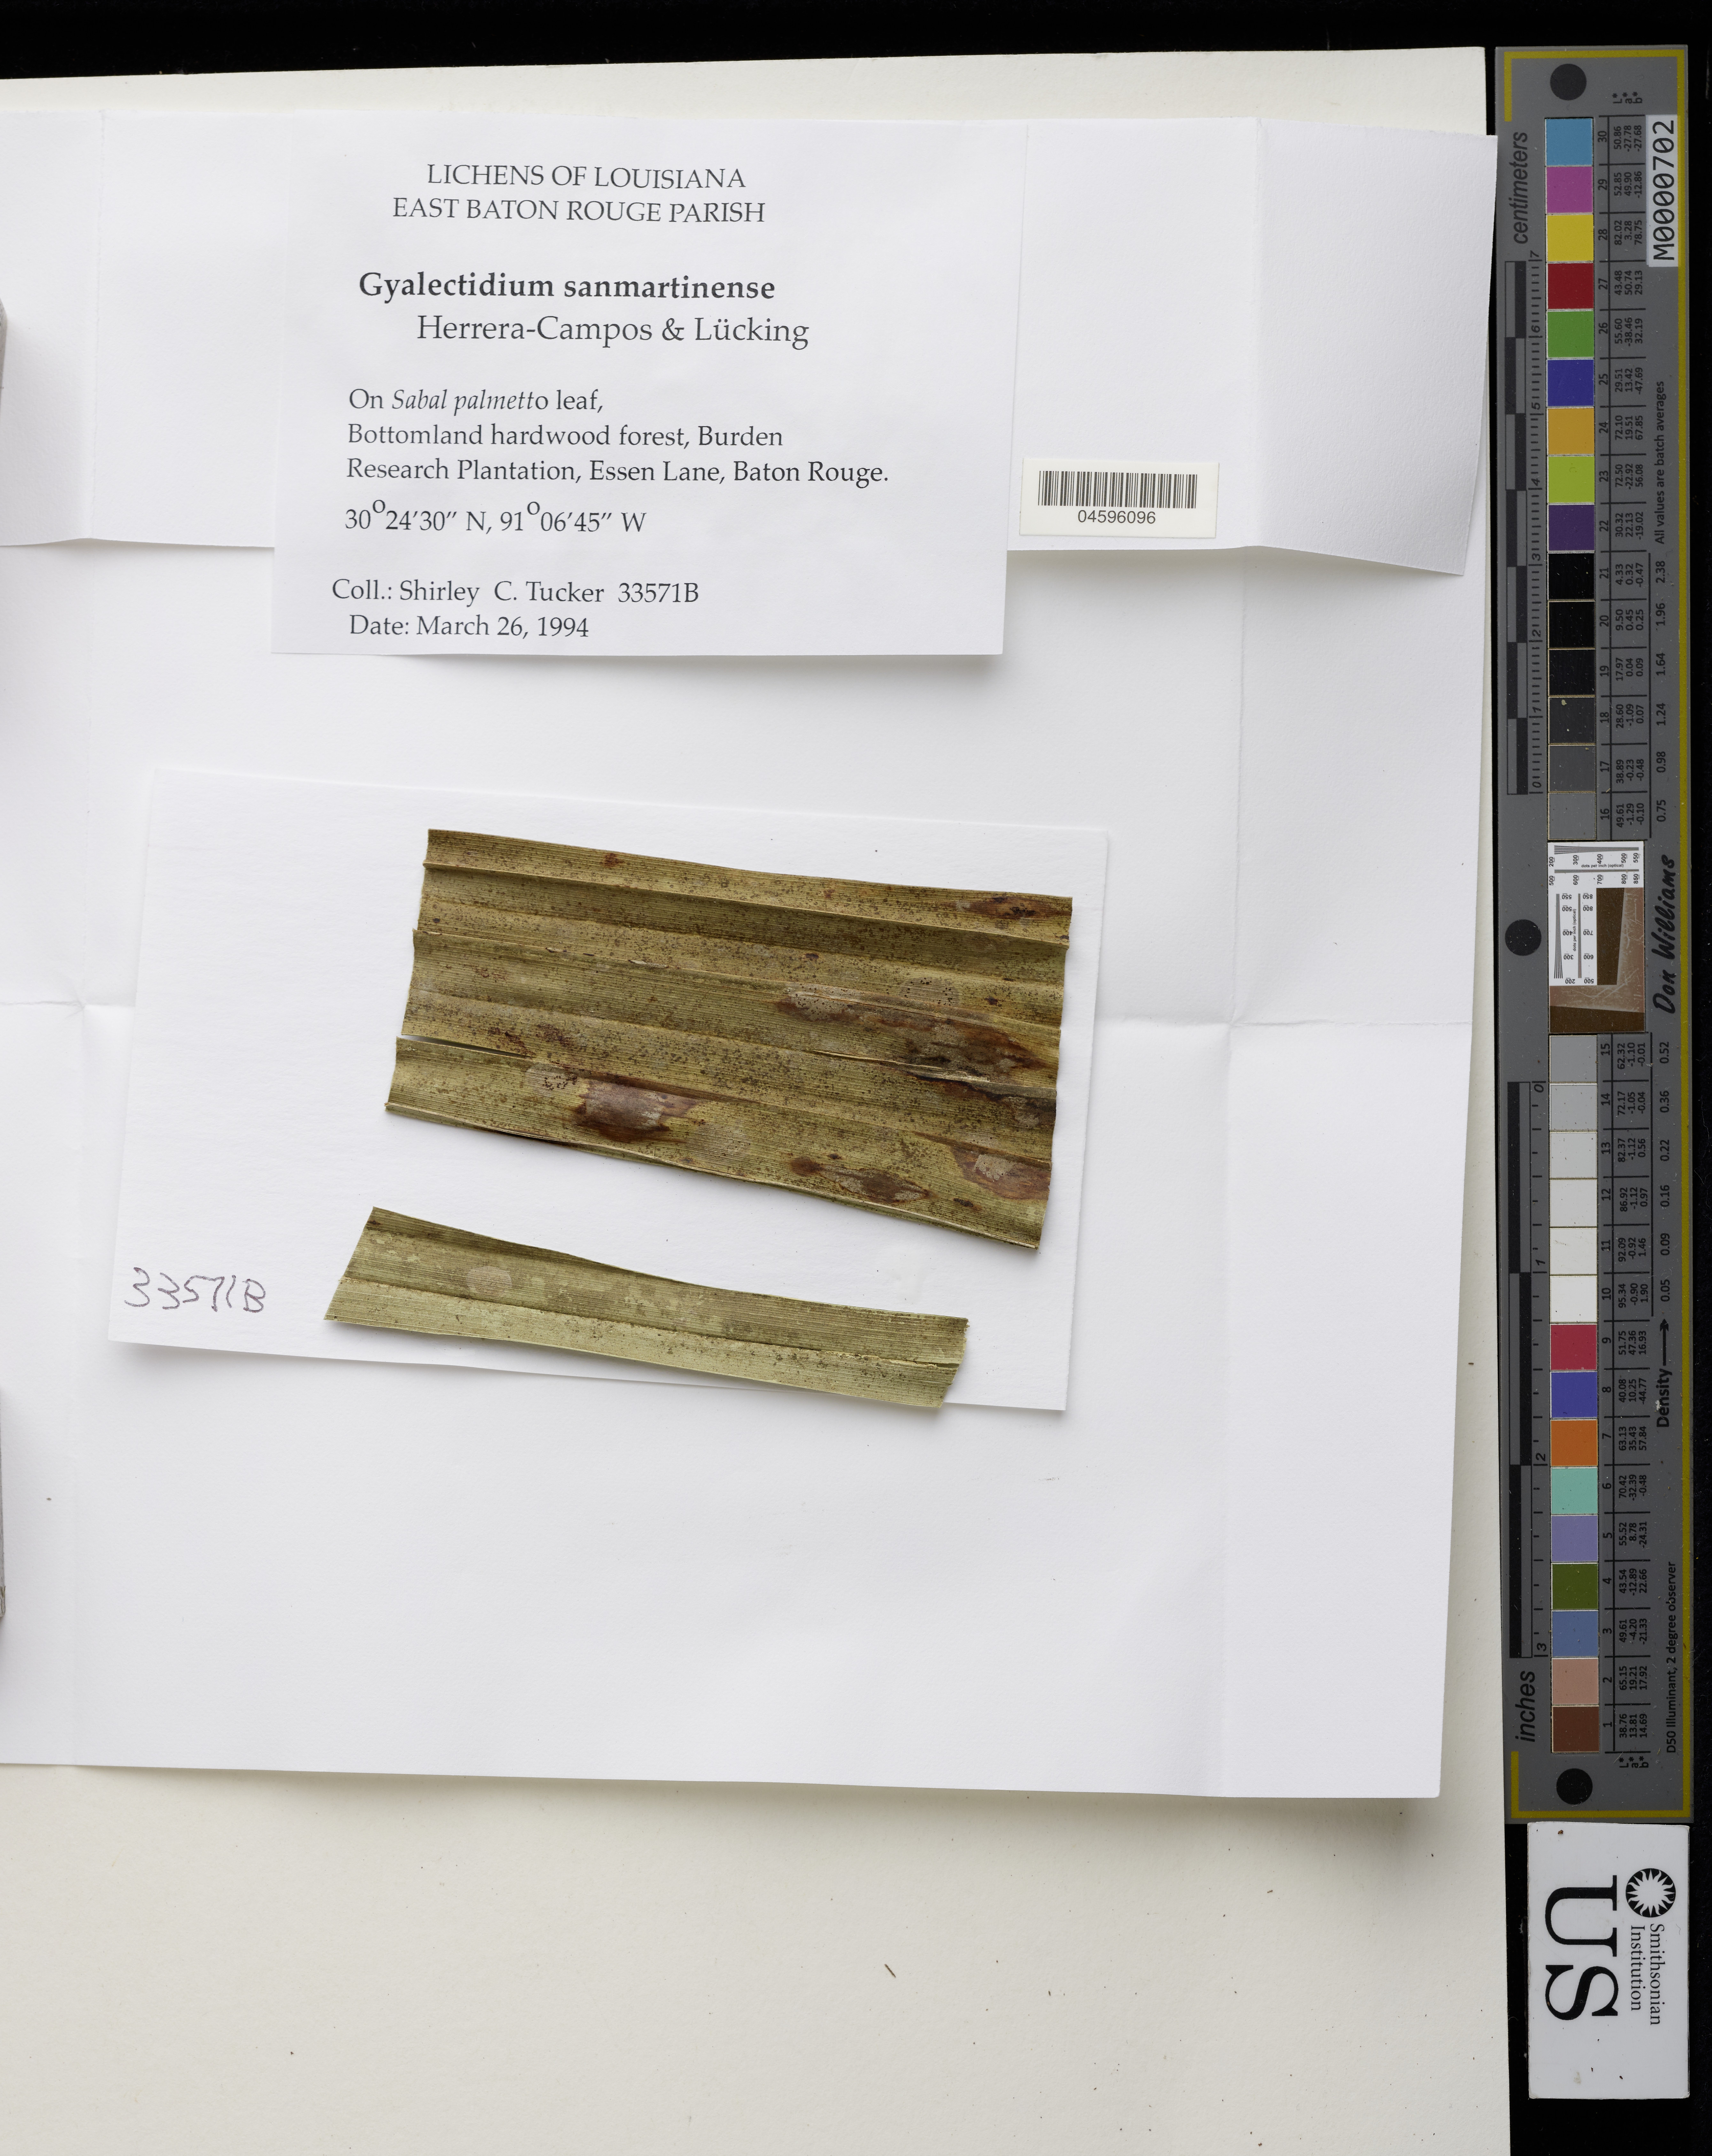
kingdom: Fungi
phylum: Ascomycota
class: Lecanoromycetes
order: Ostropales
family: Gomphillaceae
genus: Gyalectidium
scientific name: Gyalectidium sanmartinense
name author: Herrera-Campos & Lücking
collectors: S. Tucker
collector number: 33571B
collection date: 1994-03-26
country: United States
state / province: Louisiana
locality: East Baton Rouge Parish. Bottomland hardwood forest, Burden Research Plantation, Essen Lane, Baton Rouge.